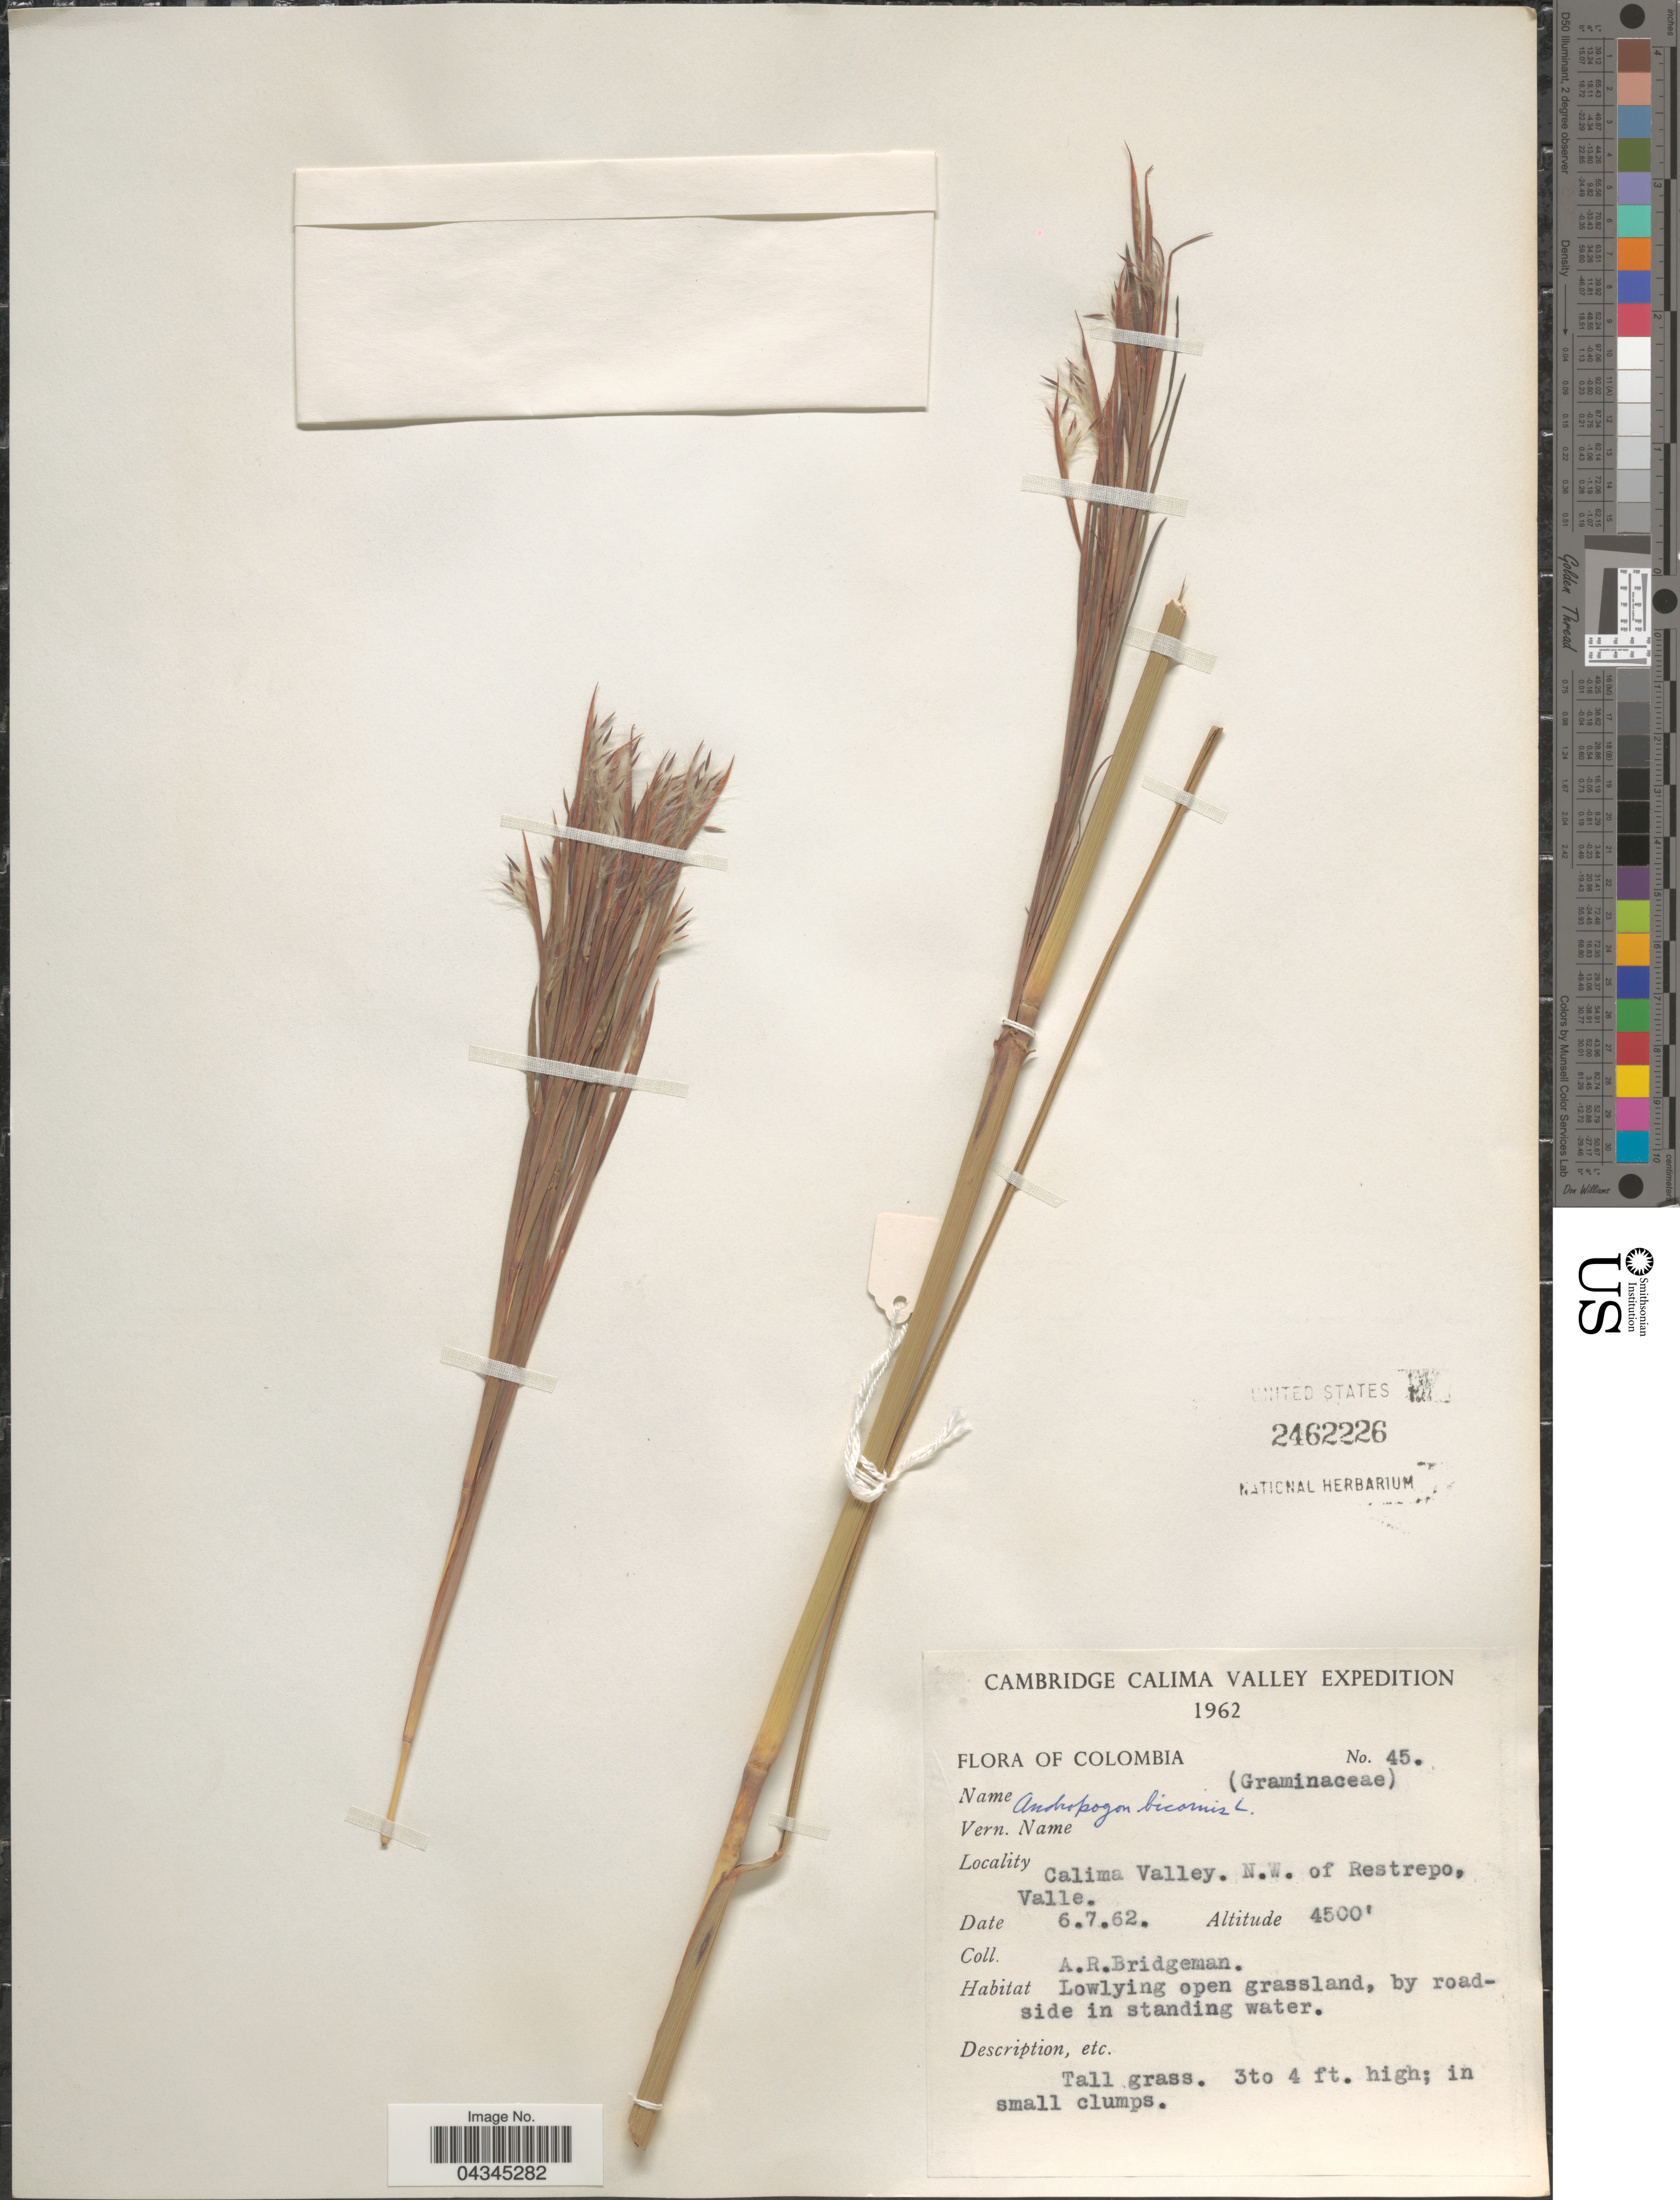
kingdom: Plantae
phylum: Tracheophyta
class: Liliopsida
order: Poales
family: Poaceae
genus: Andropogon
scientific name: Andropogon bicornis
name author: L.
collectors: A. Bridgeman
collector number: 45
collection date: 1962-07-06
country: Colombia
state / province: Valle del Cauca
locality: Cambridge Calima Valley Expedition 1962. Calima Valley. N.W. of Restrepo.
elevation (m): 1372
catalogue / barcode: US 2462226